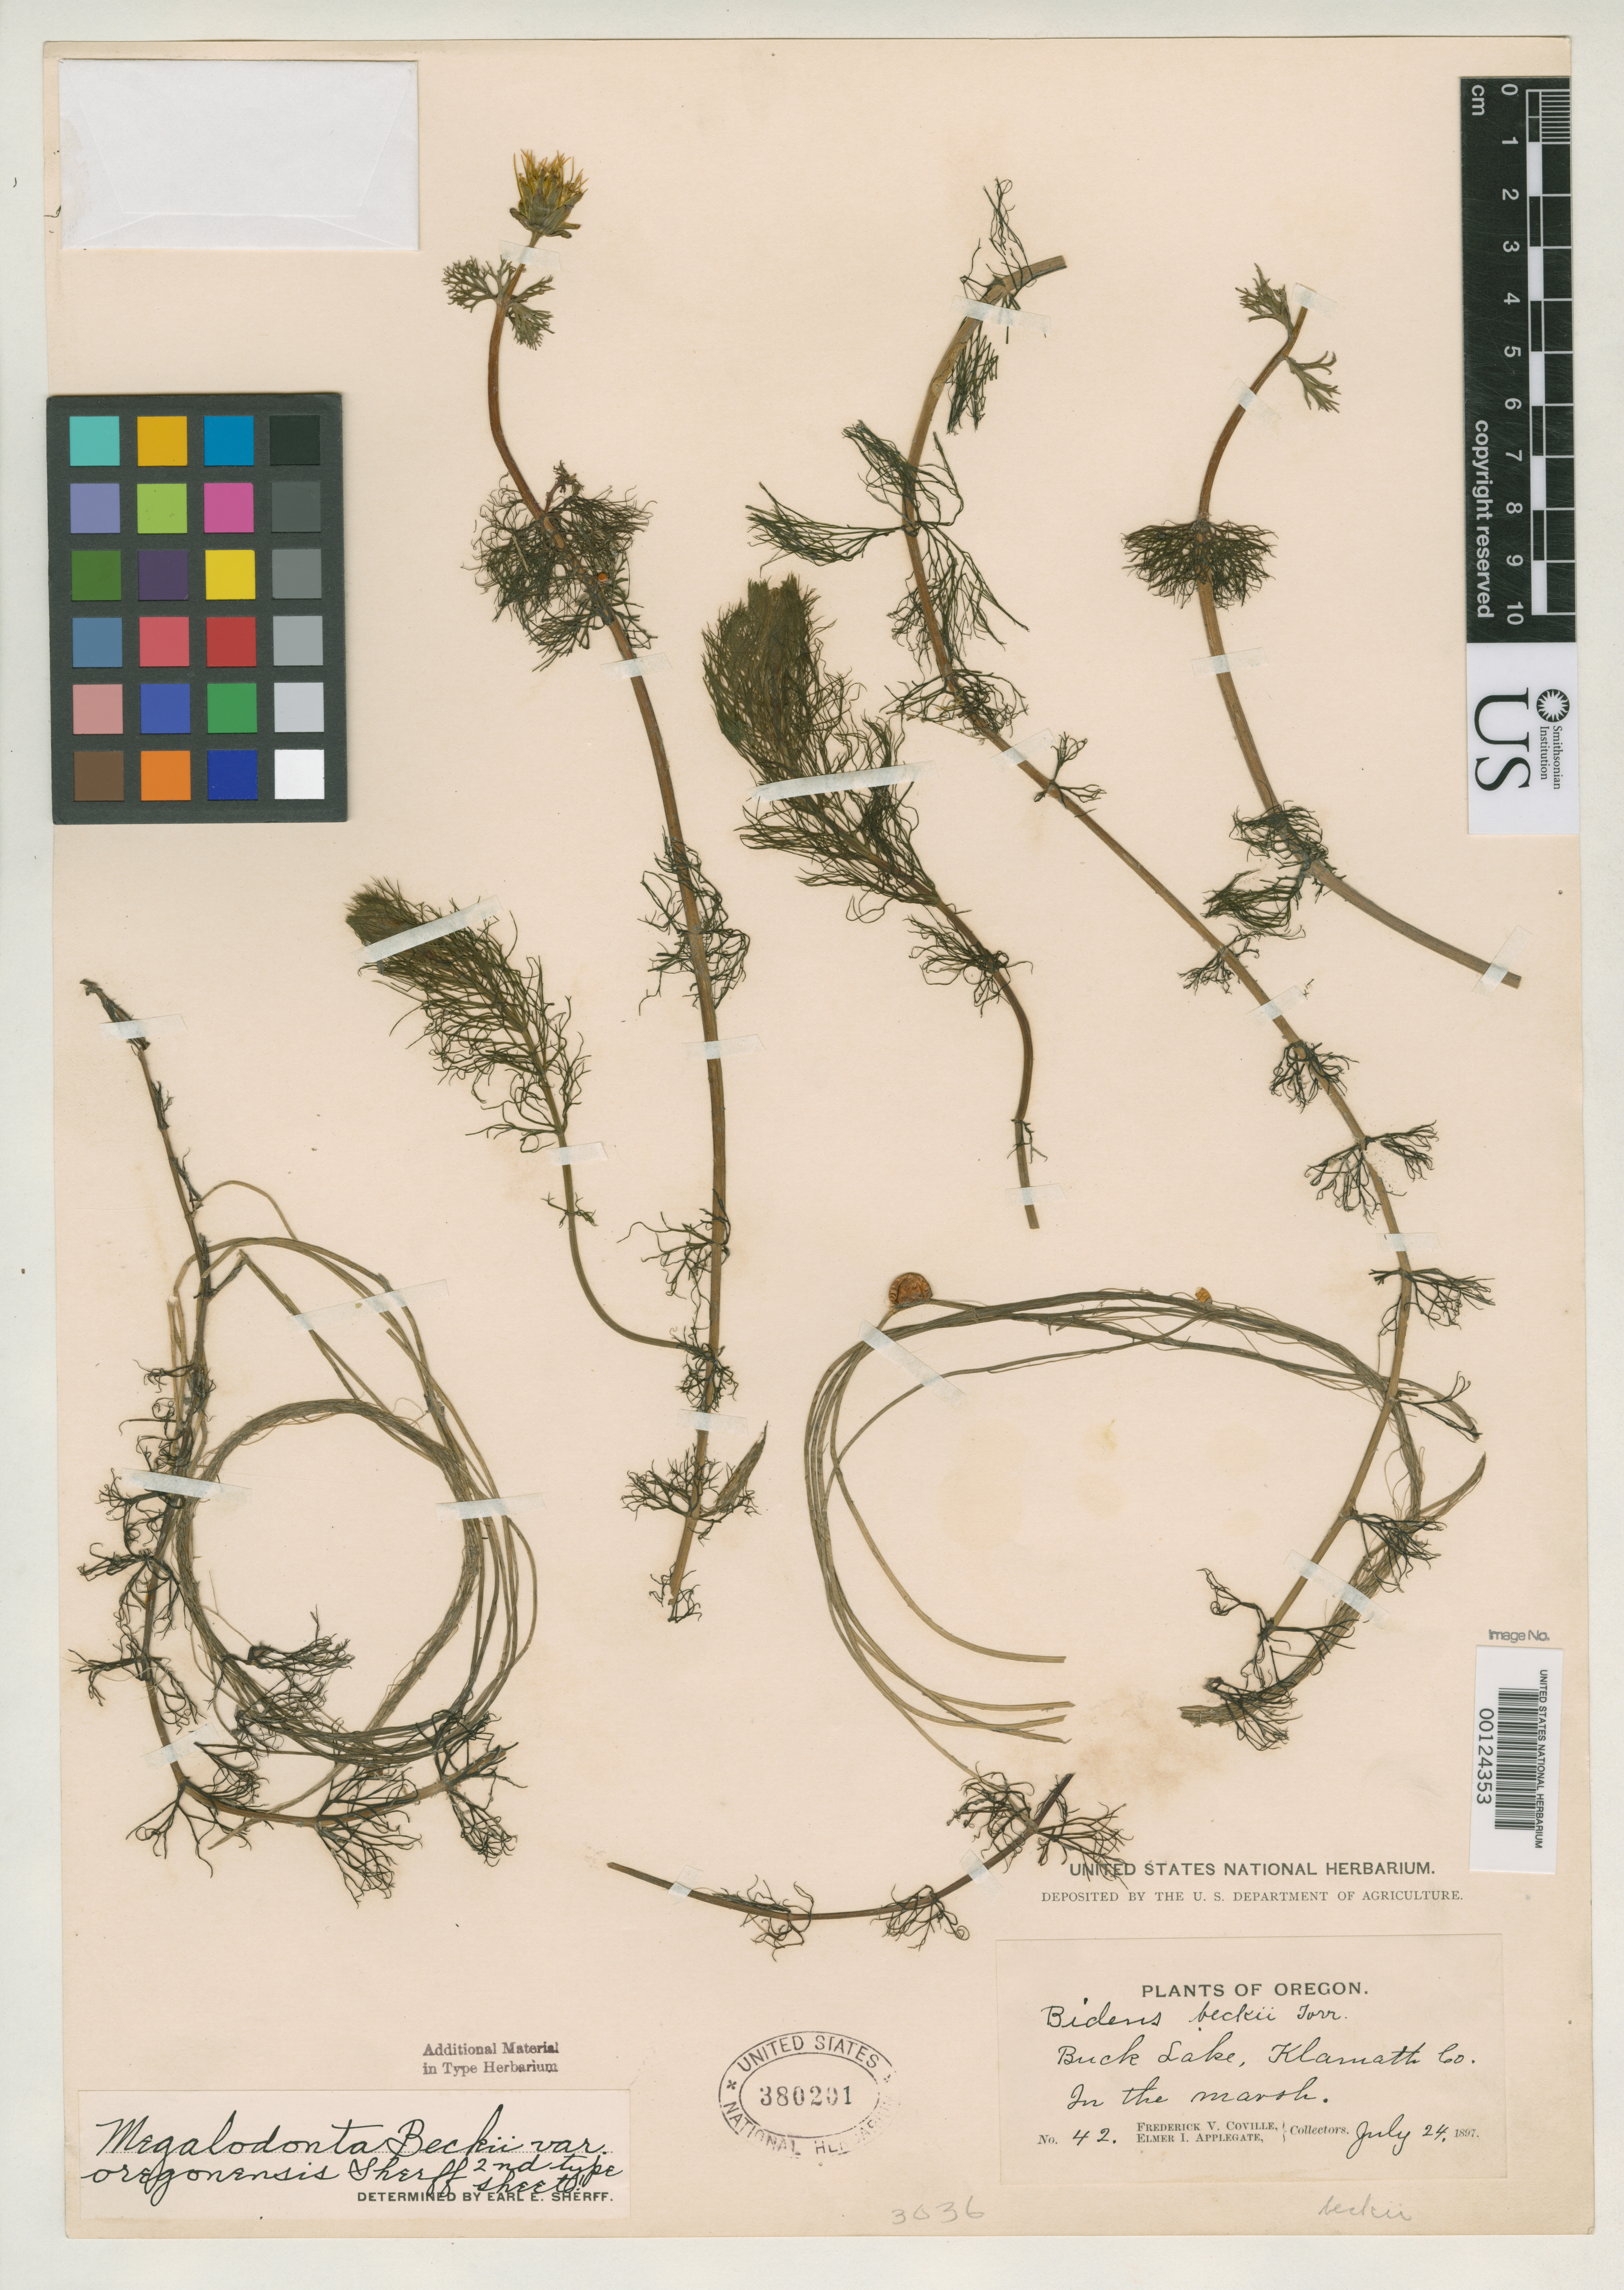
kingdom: Plantae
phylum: Tracheophyta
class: Magnoliopsida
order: Asterales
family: Asteraceae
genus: Megalodonta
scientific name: Megalodonta beckii var. oregonensis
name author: Sherff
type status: Holotype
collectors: F. V. Coville & E. I. Applegate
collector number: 42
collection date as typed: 24 Jul 1897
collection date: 1897-07-24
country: United States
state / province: Oregon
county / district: Klamath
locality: Buck Lake.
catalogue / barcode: US 380201